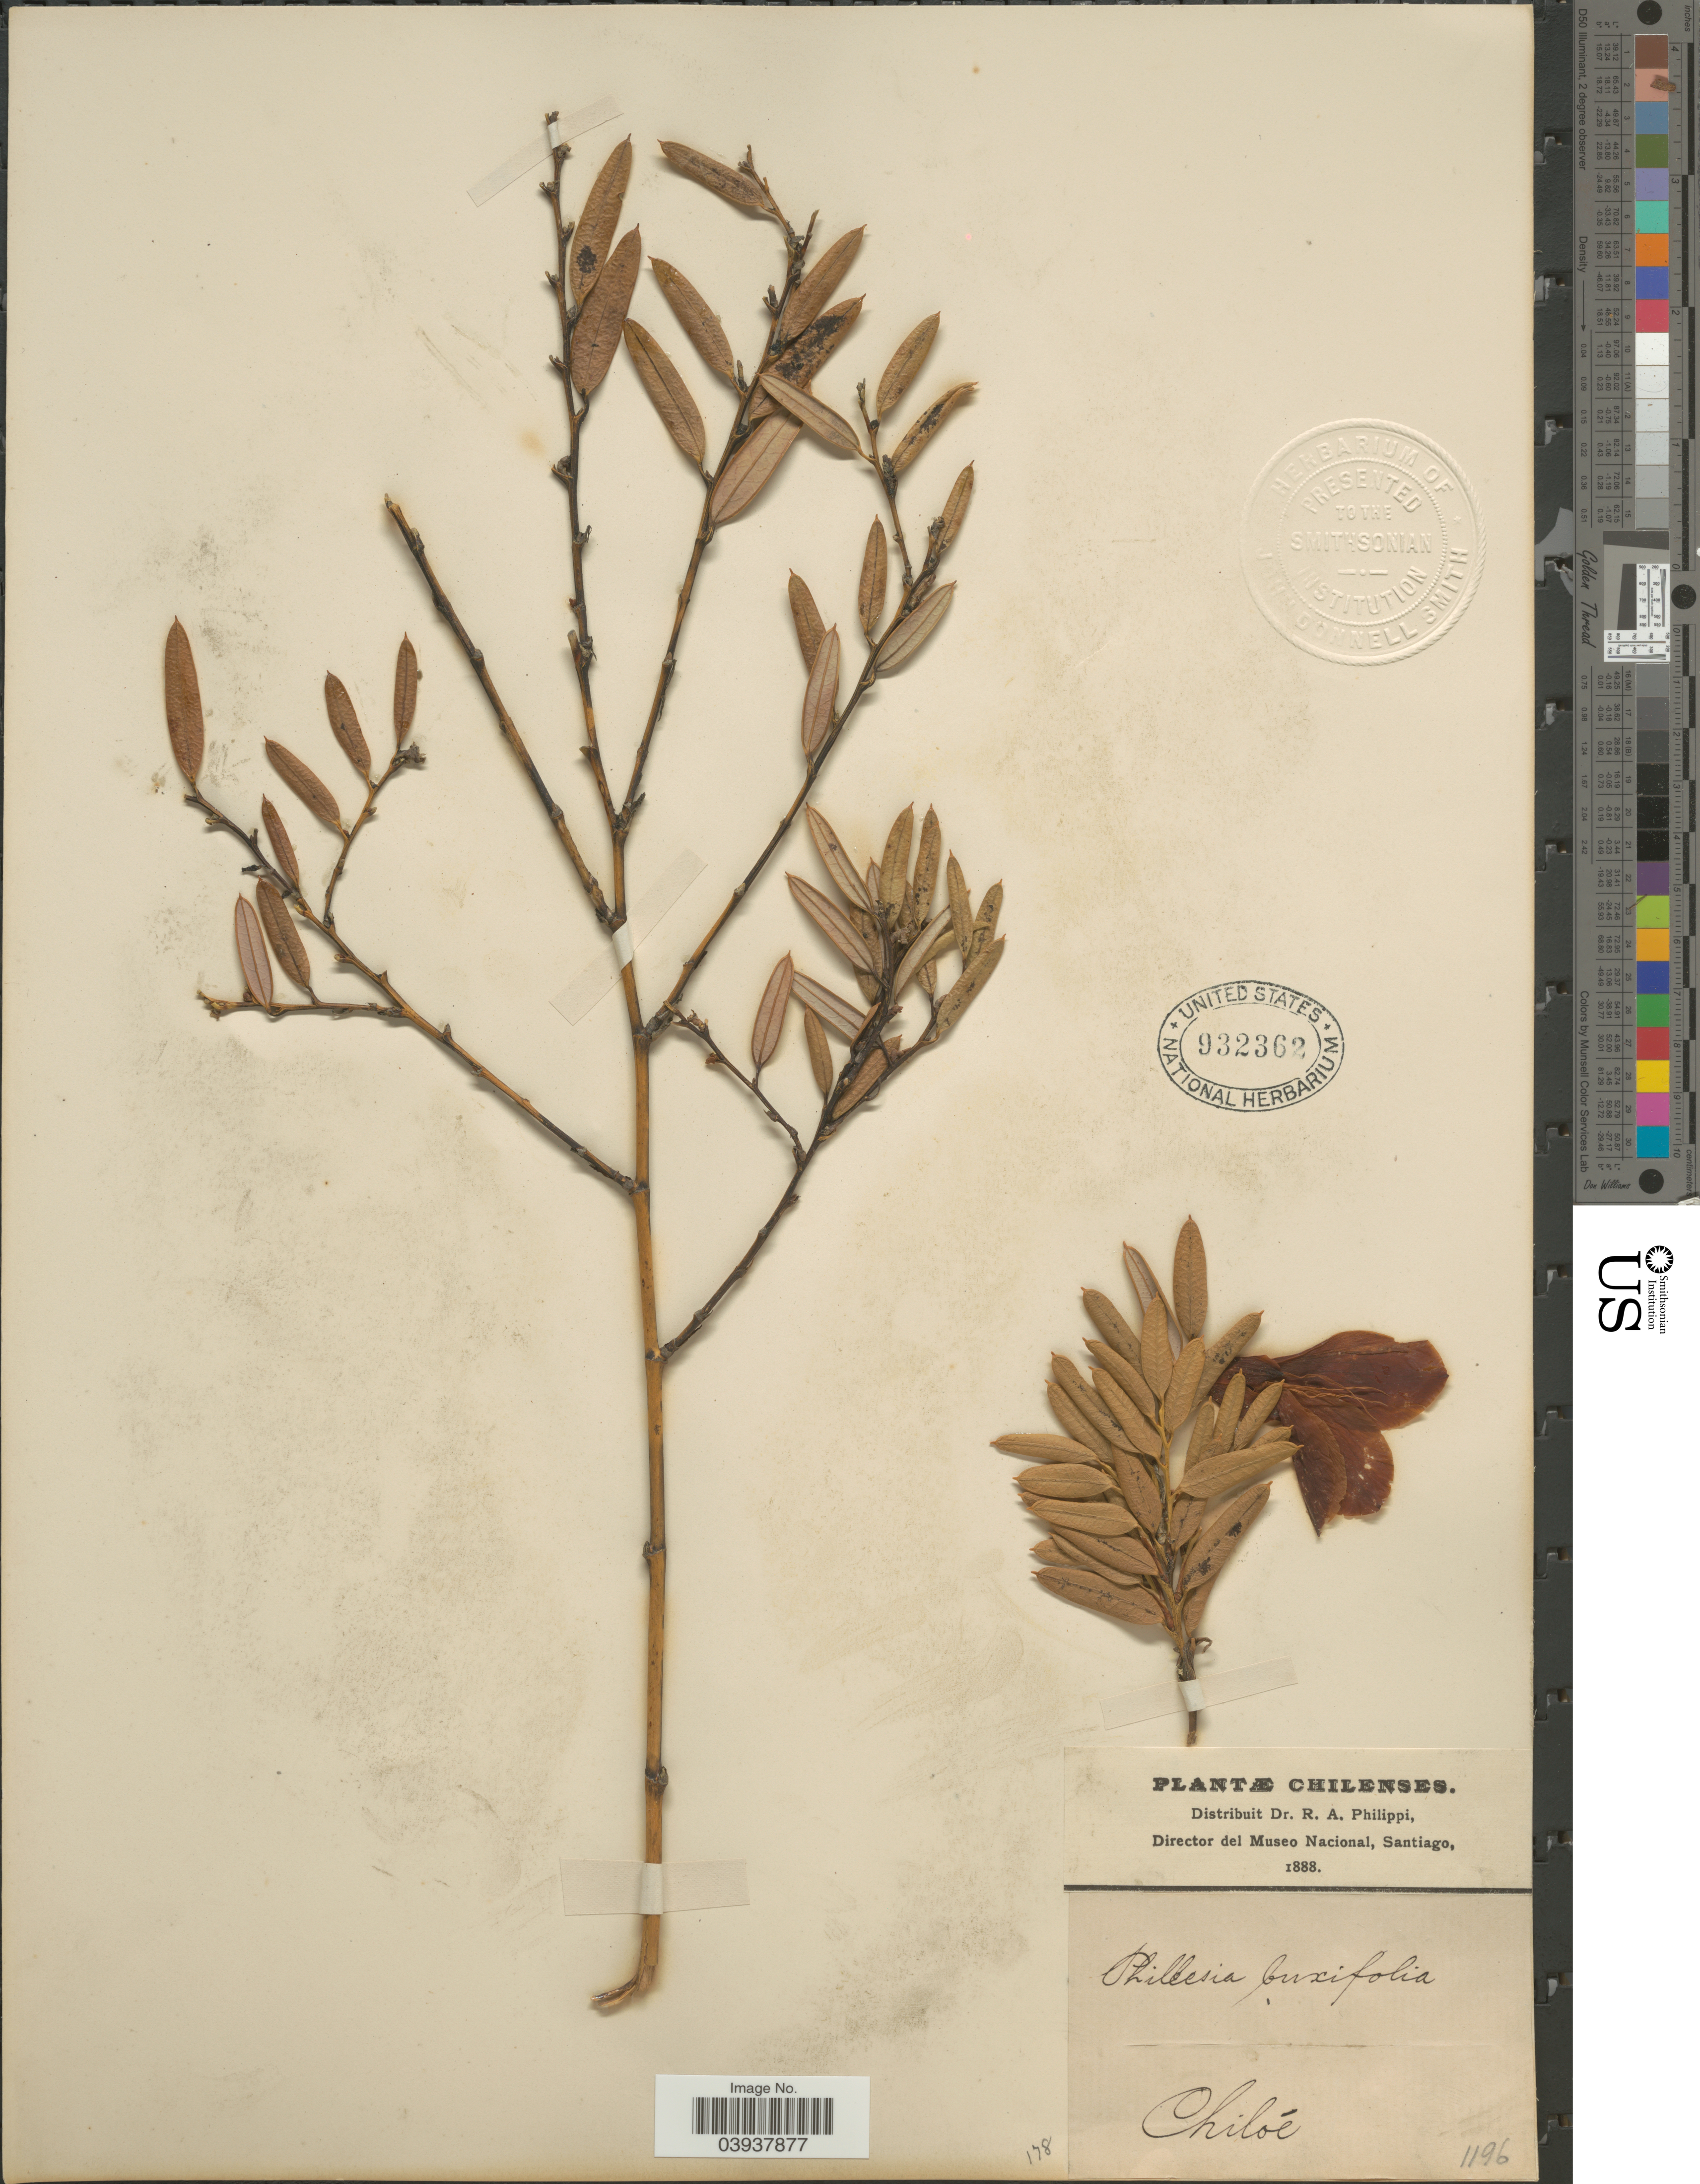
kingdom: Plantae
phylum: Tracheophyta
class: Liliopsida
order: Liliales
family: Philesiaceae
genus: Philesia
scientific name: Philesia buxifolia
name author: Poir.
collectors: ex. herb. R.A. Philippi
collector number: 1196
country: Chile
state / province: Arica y Parinacota (XV)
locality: Chiloé.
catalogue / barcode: US 932362